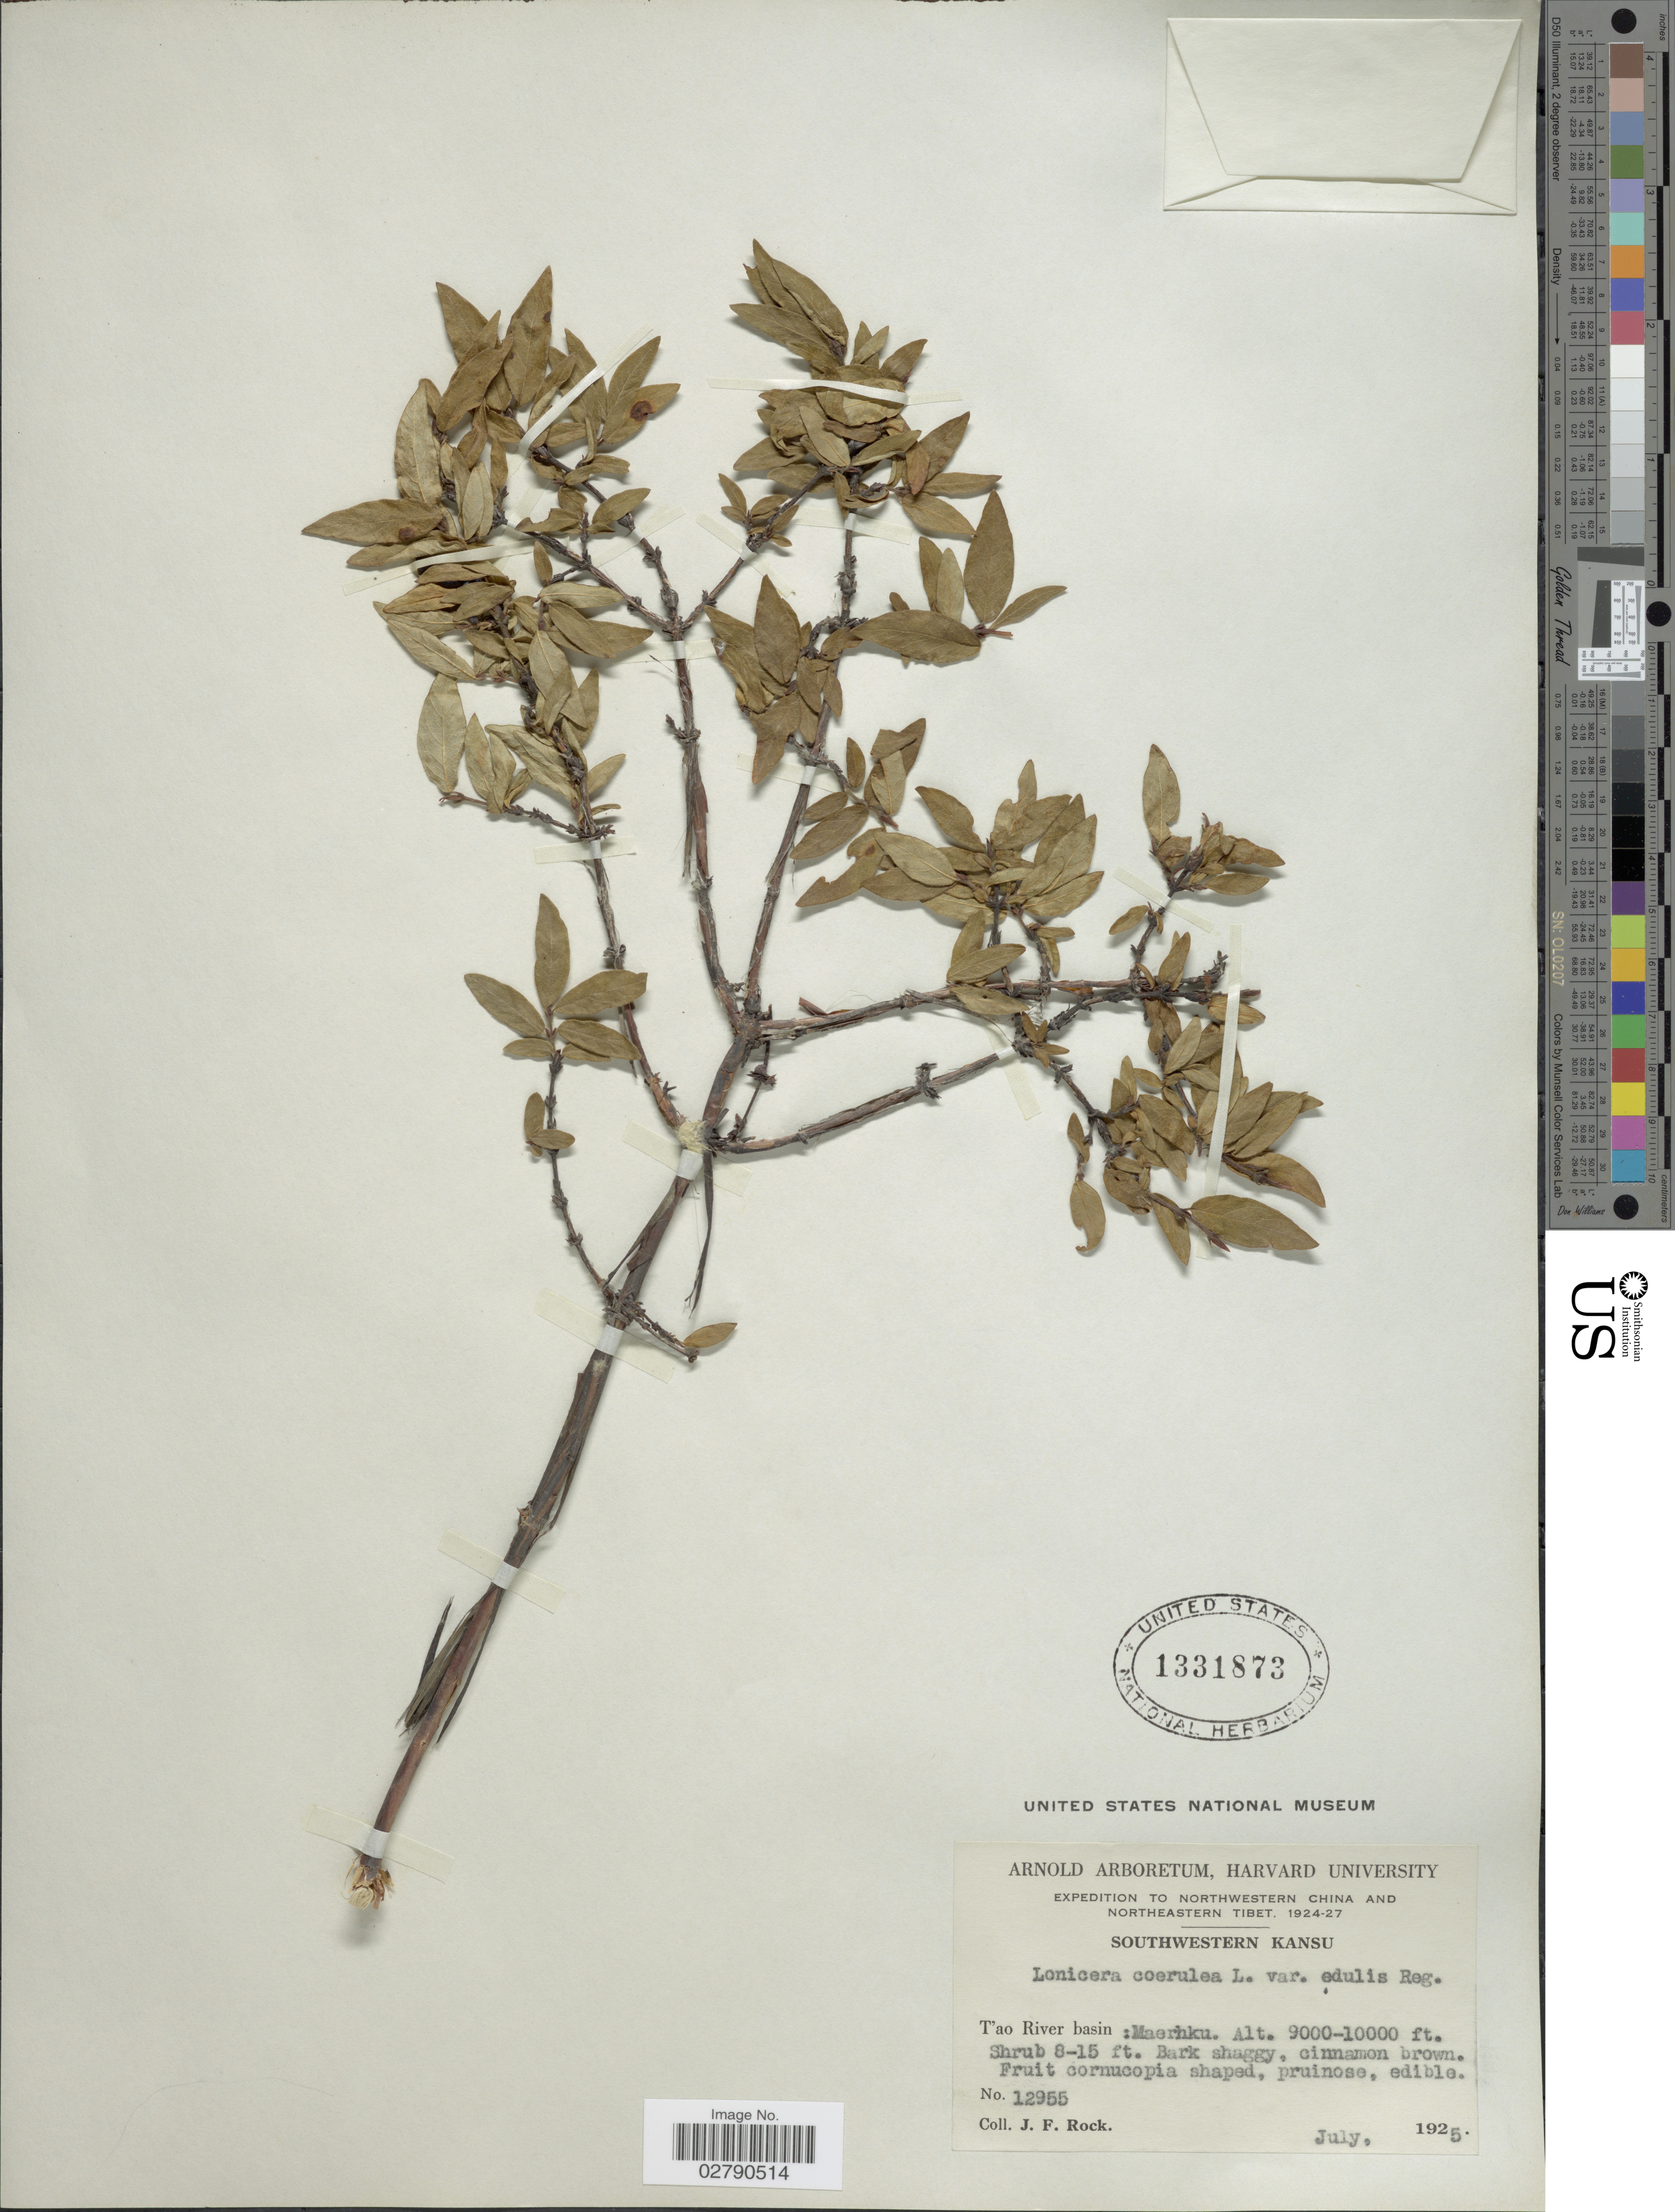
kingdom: Plantae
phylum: Tracheophyta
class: Magnoliopsida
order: Dipsacales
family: Caprifoliaceae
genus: Lonicera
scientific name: Lonicera caerulea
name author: L.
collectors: J. Rock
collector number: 12955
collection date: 1925-07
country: China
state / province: Gansu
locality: Southwestern Kansu. Northwestern China and Northeastern Tibet. T'ao River basin: Maerhku.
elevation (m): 2743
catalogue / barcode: US 1331873